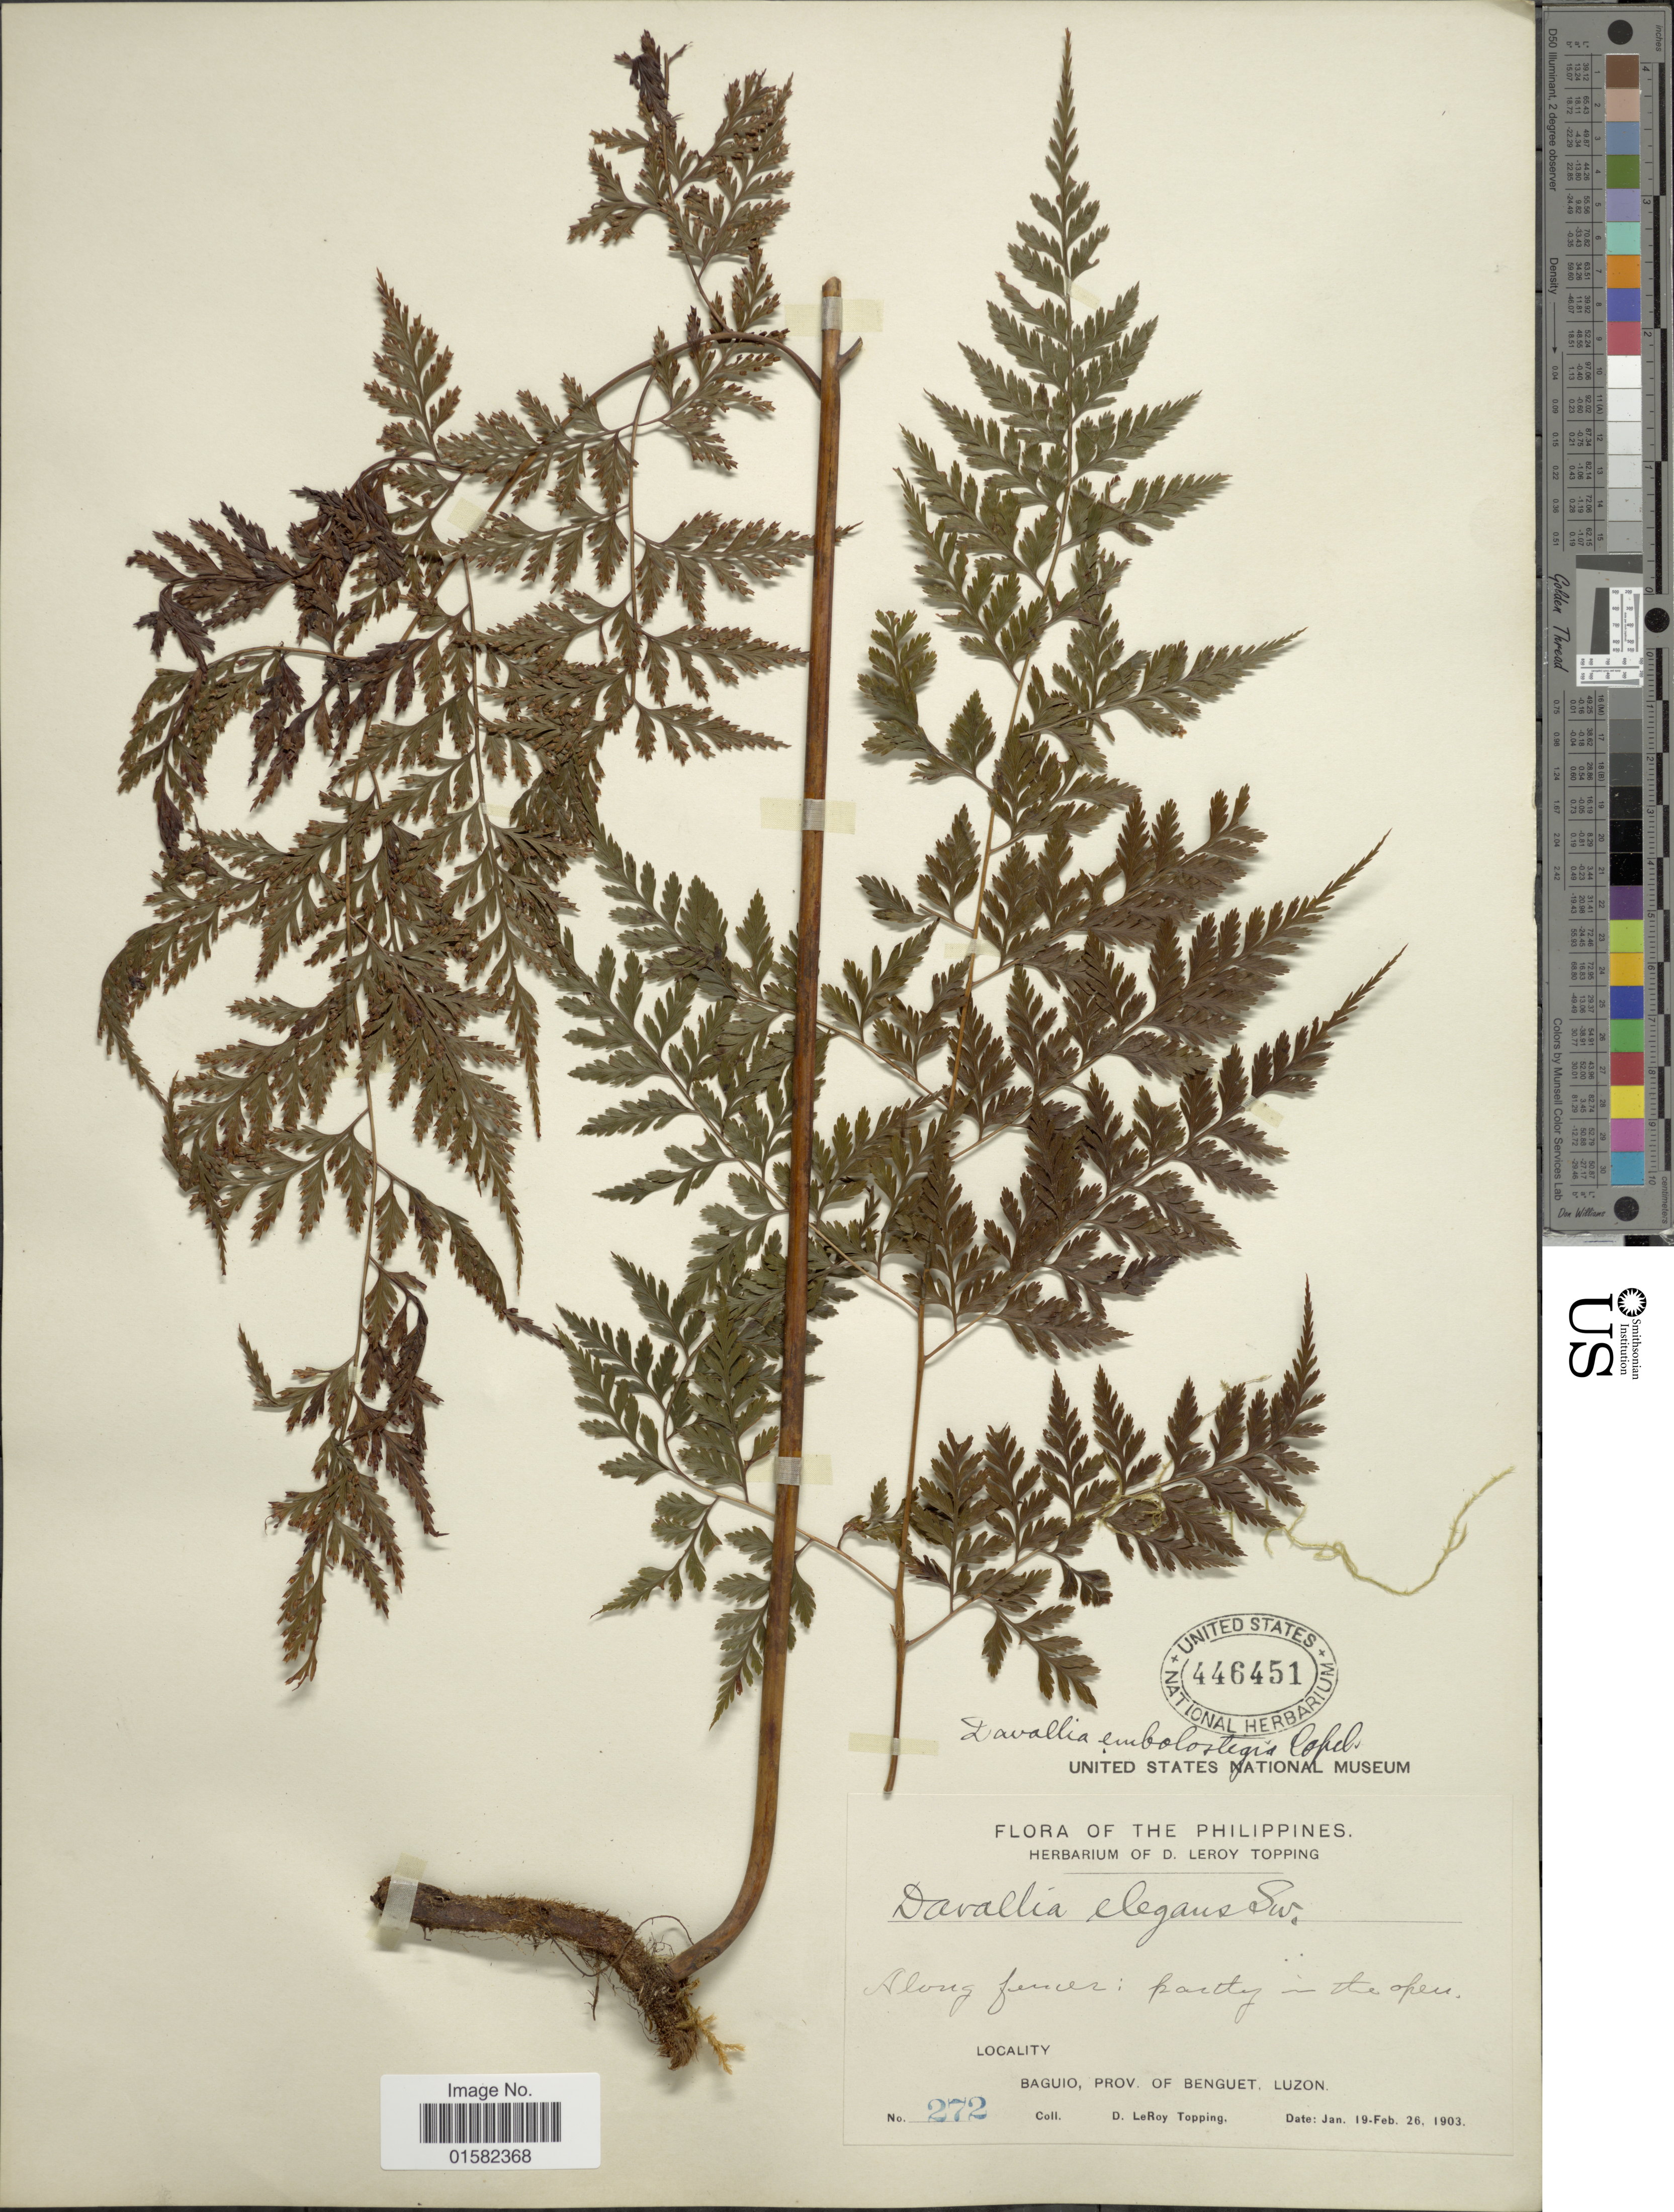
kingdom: Plantae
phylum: Tracheophyta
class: Polypodiopsida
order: Polypodiales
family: Davalliaceae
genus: Wibelia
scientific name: Wibelia embolostegia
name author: (Colla) M. Kato & Tsutsumi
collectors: D. L. Topping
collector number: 272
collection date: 1903-01-19/1903-02-26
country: Philippines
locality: Baguio, Prov. of Benguet, Luzon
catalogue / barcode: US 446451